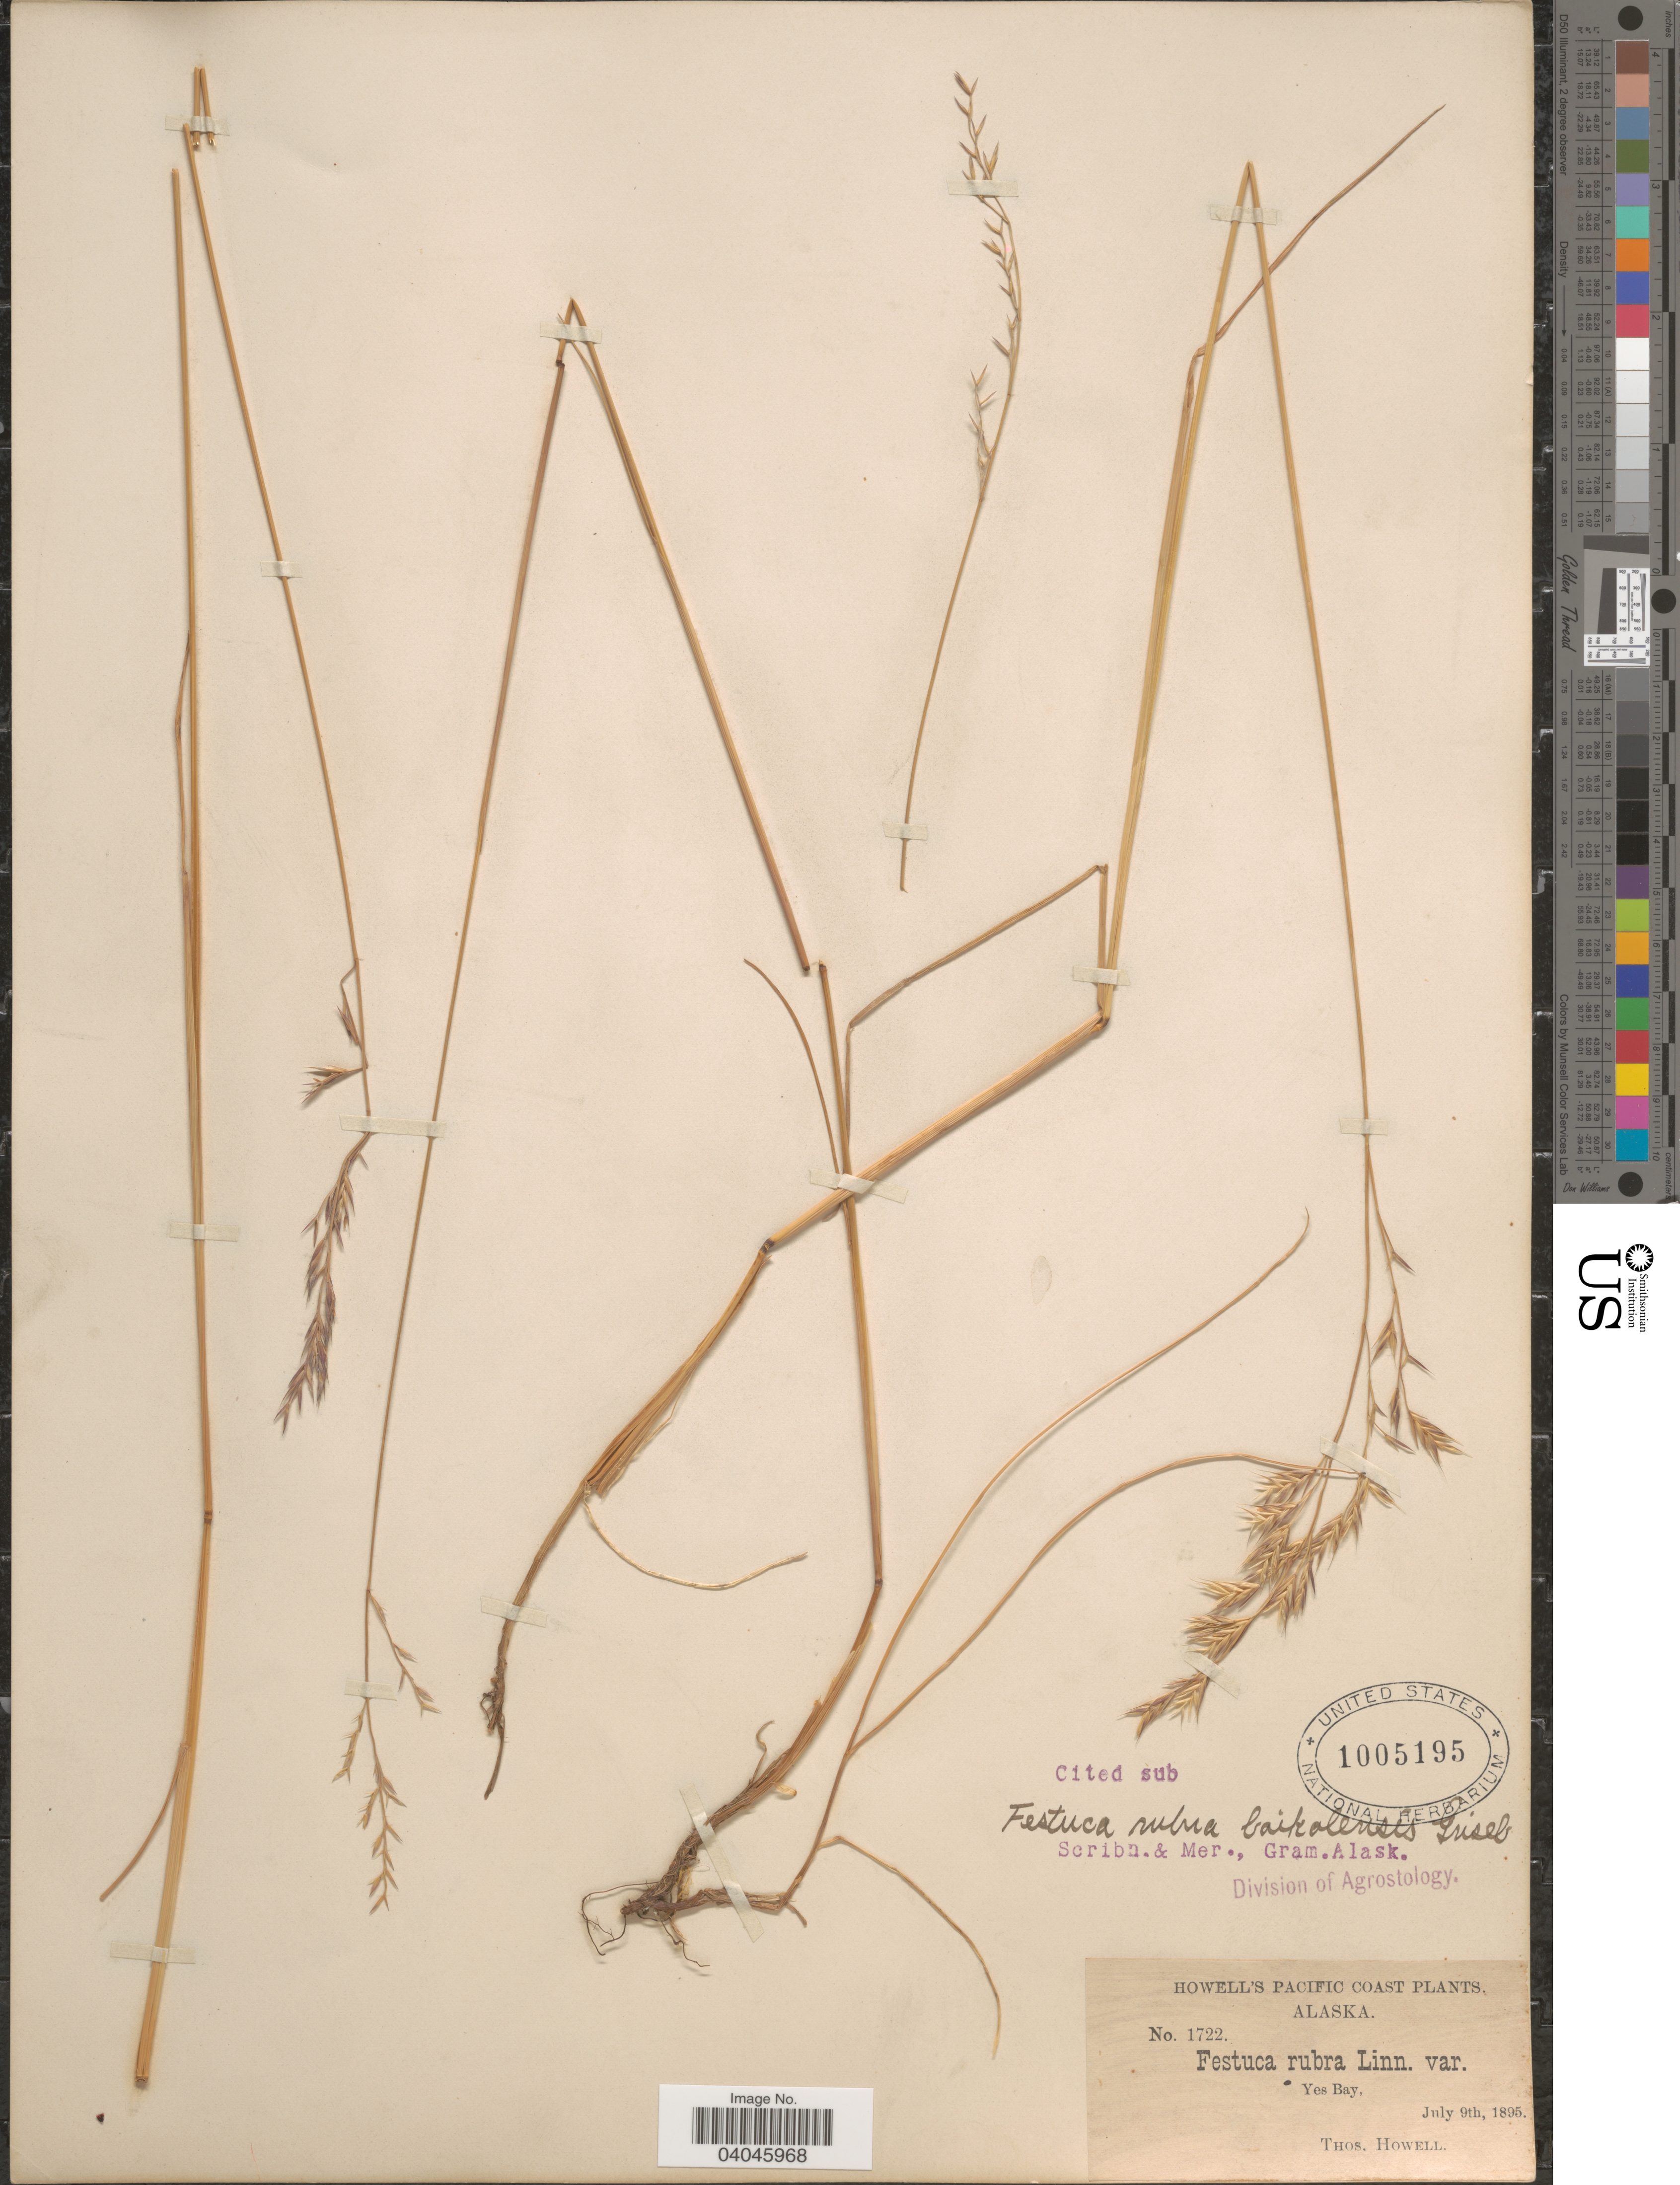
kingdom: Plantae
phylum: Tracheophyta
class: Liliopsida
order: Poales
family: Poaceae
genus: Festuca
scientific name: Festuca rubra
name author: L.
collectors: T. Howell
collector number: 1722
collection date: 1895-07-09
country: United States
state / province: Alaska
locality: Pacific Coast. Yes Bay.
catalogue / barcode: US 1005195